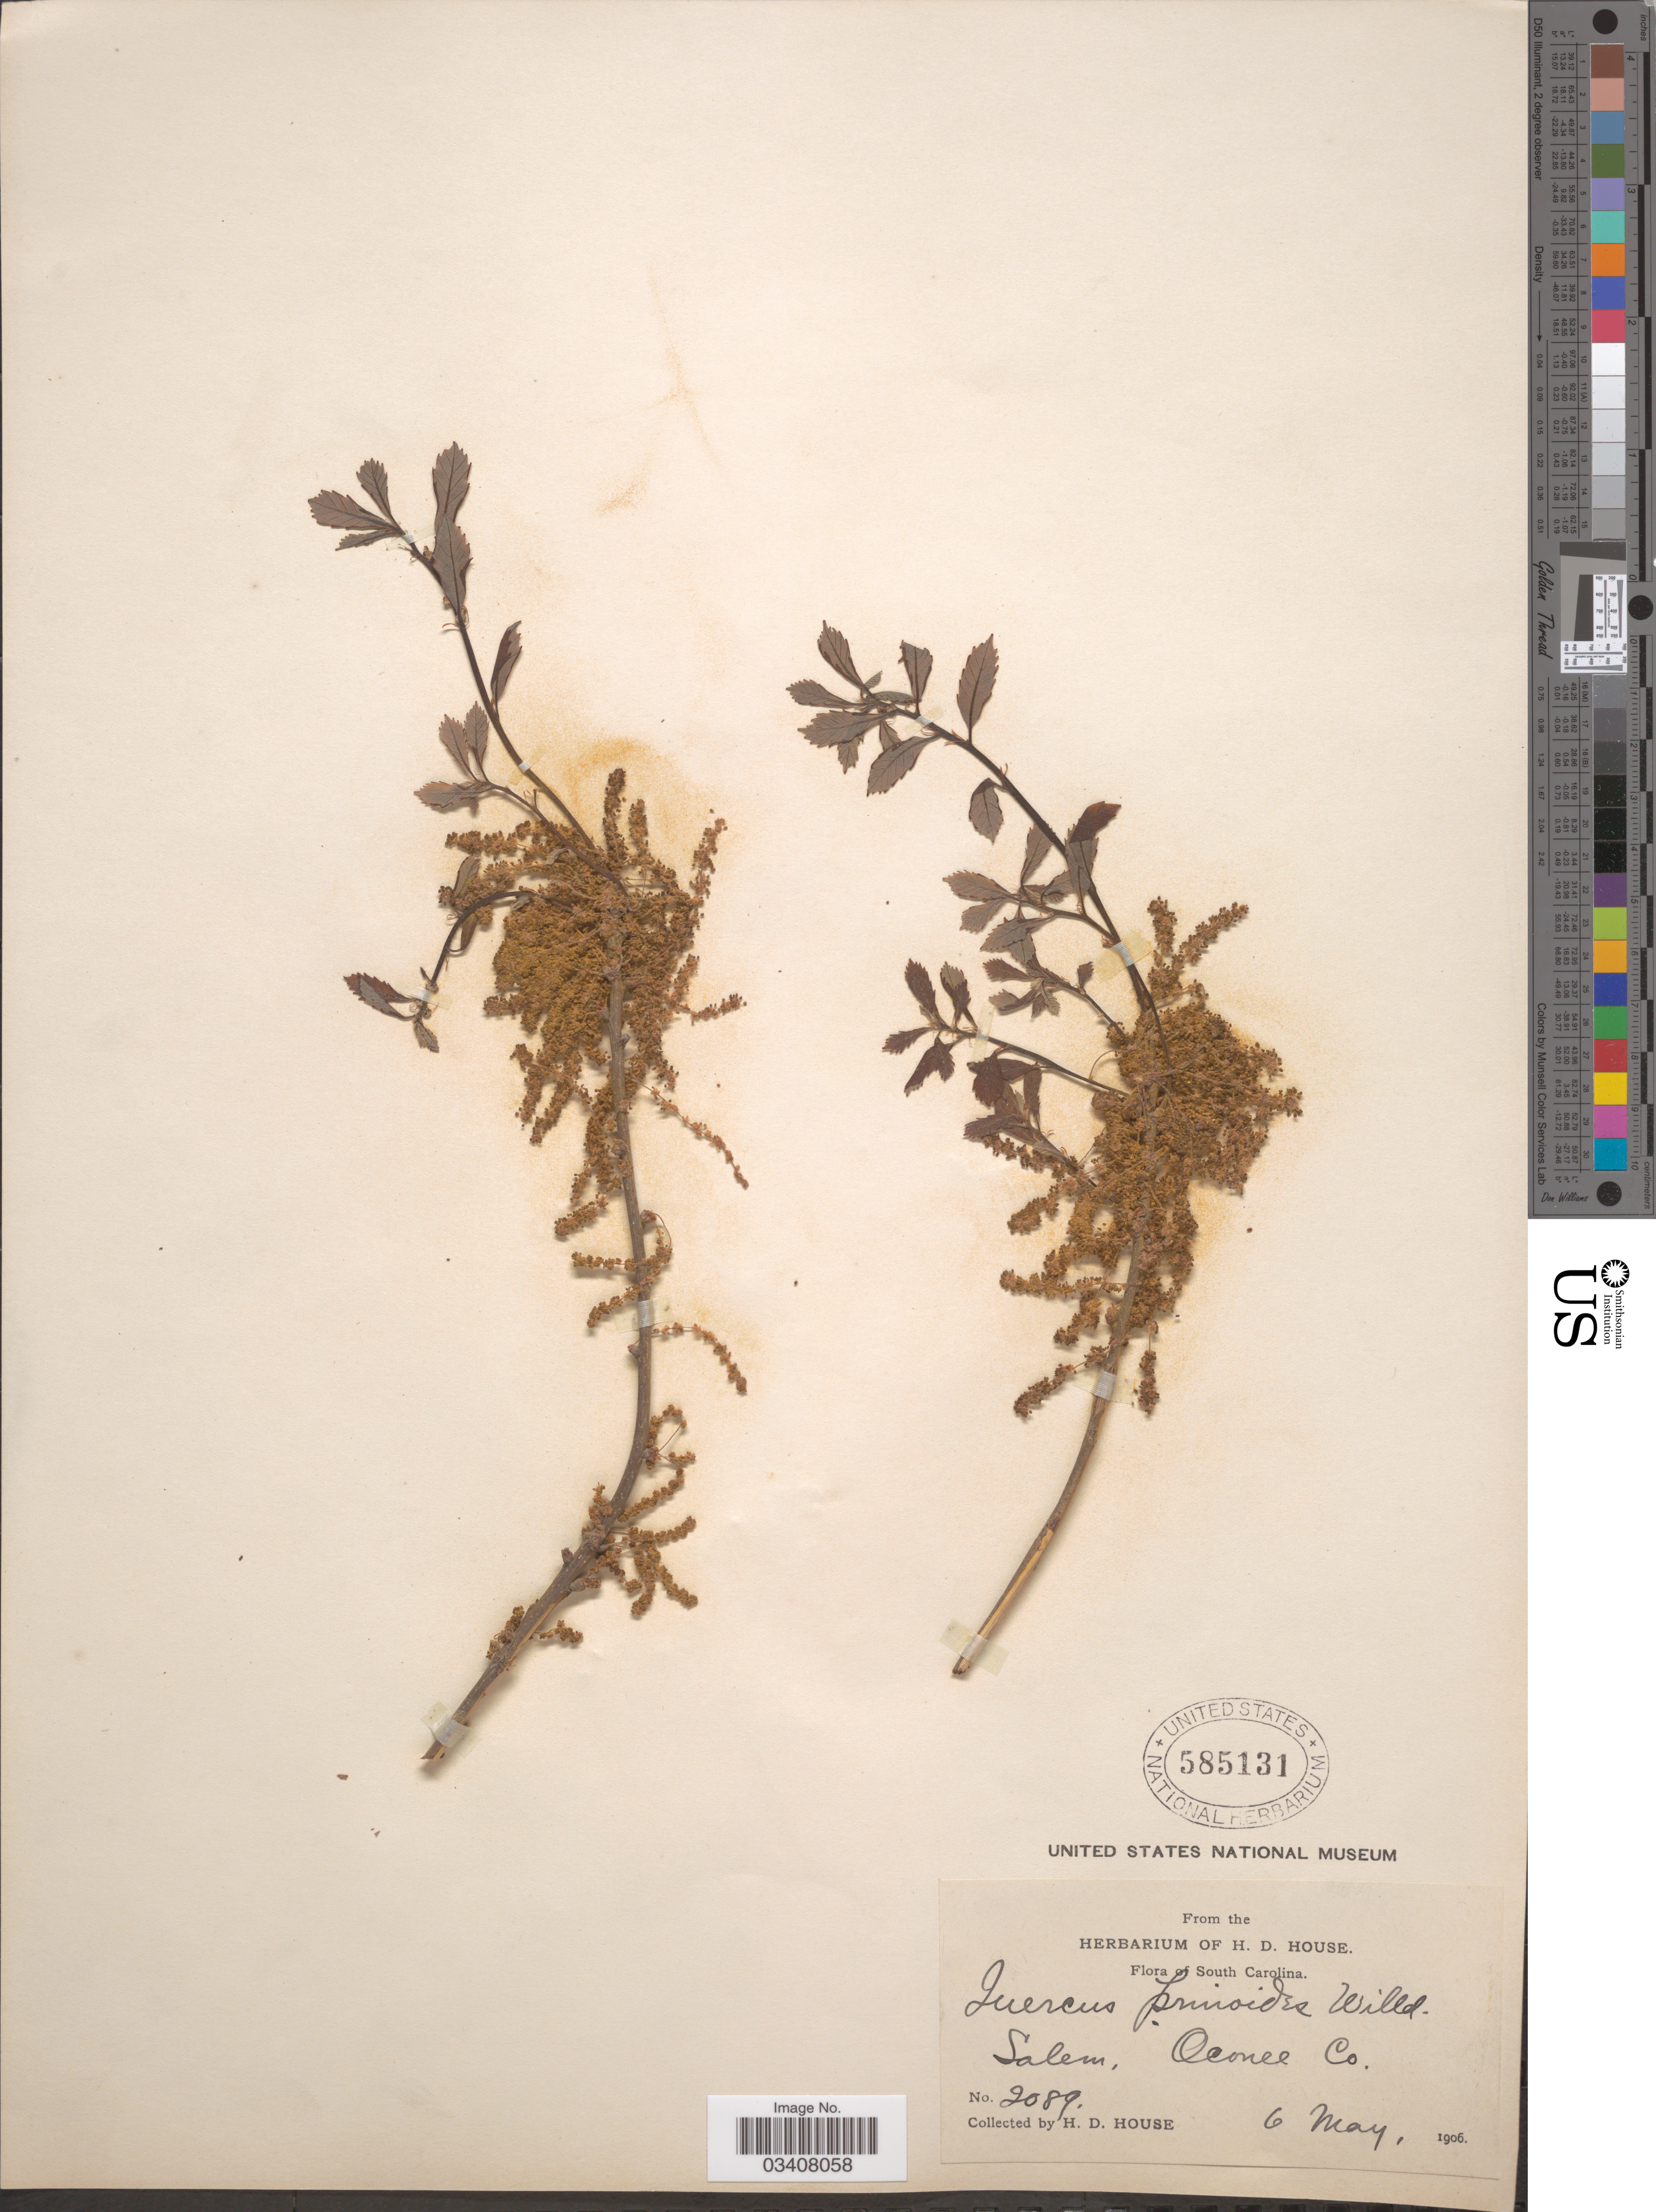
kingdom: Plantae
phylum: Tracheophyta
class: Magnoliopsida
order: Fagales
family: Fagaceae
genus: Quercus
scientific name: Quercus prinoides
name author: Willd.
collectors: H. D. House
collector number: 2089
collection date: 1906-05-06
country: United States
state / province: South Carolina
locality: Salem, Oconee Co.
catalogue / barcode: US 585131